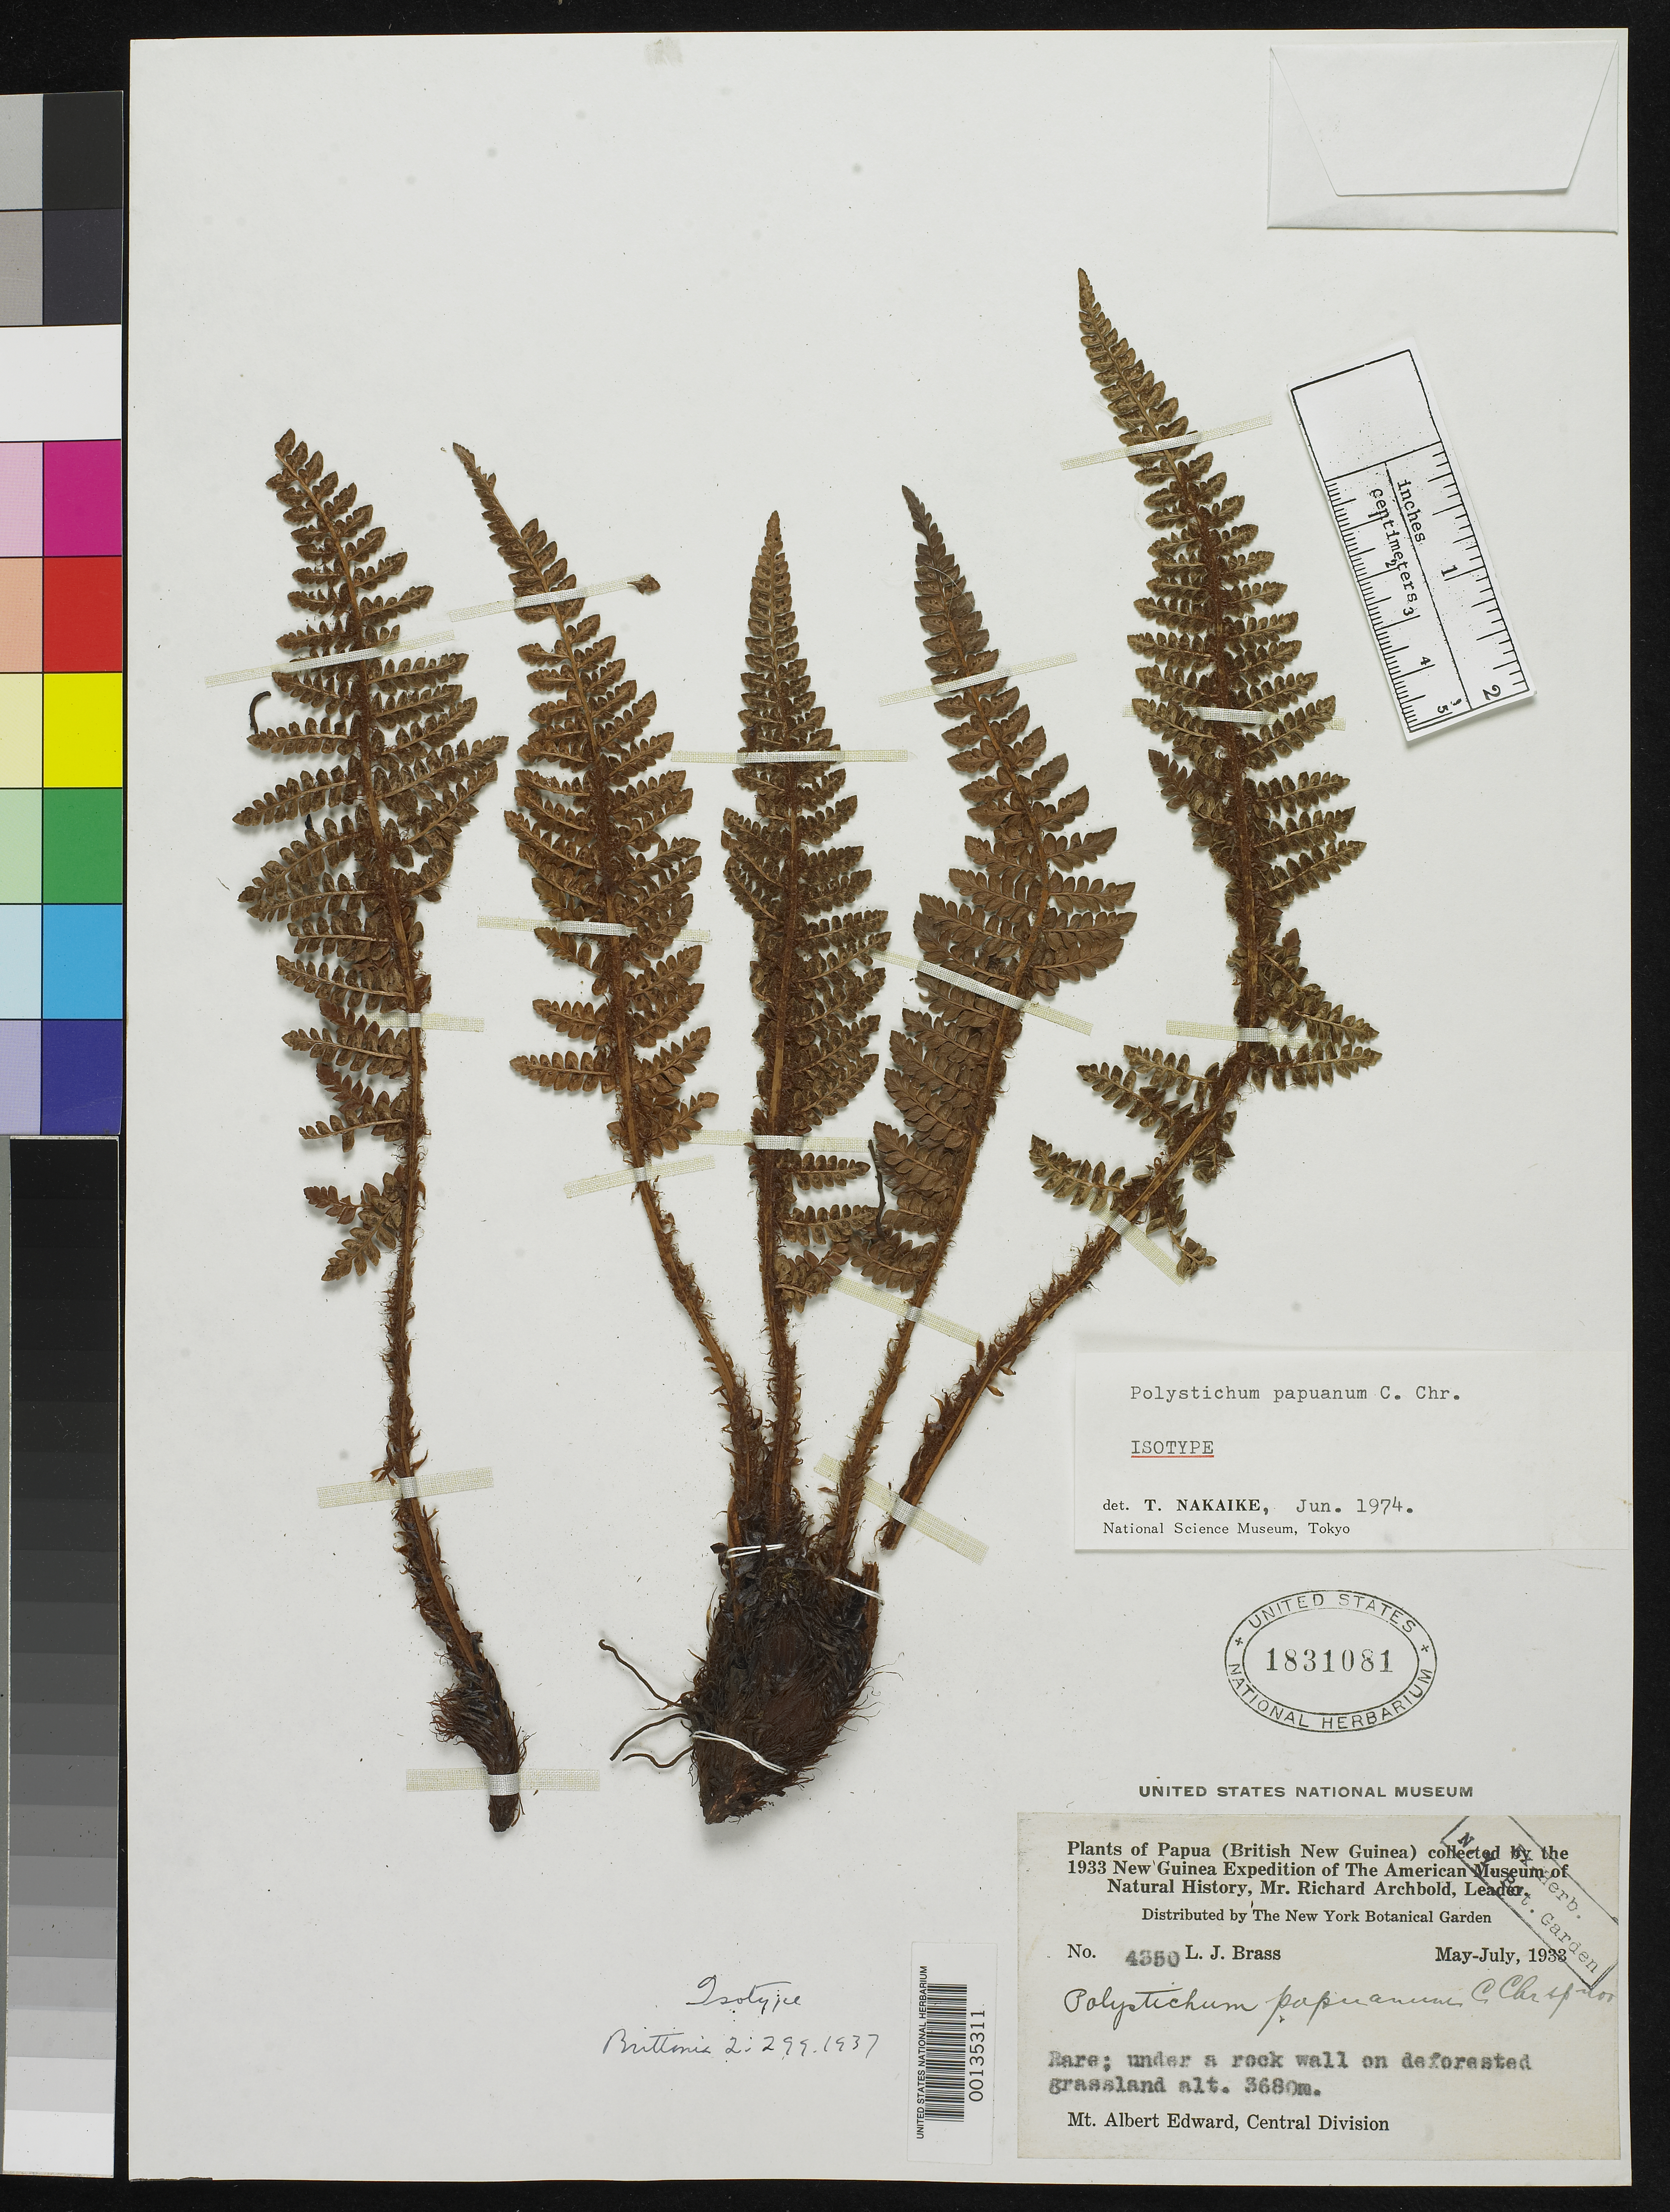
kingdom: Plantae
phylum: Tracheophyta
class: Polypodiopsida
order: Polypodiales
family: Dryopteridaceae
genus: Polystichum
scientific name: Polystichum papuanum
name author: C. Chr.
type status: Isotype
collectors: L. J. Brass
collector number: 4350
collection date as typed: May 1932 to -- Jul 1932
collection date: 1932-05/1932-07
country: Papua New Guinea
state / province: Central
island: New Guinea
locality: Mt. Albert Edward.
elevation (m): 3680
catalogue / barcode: US 1831081